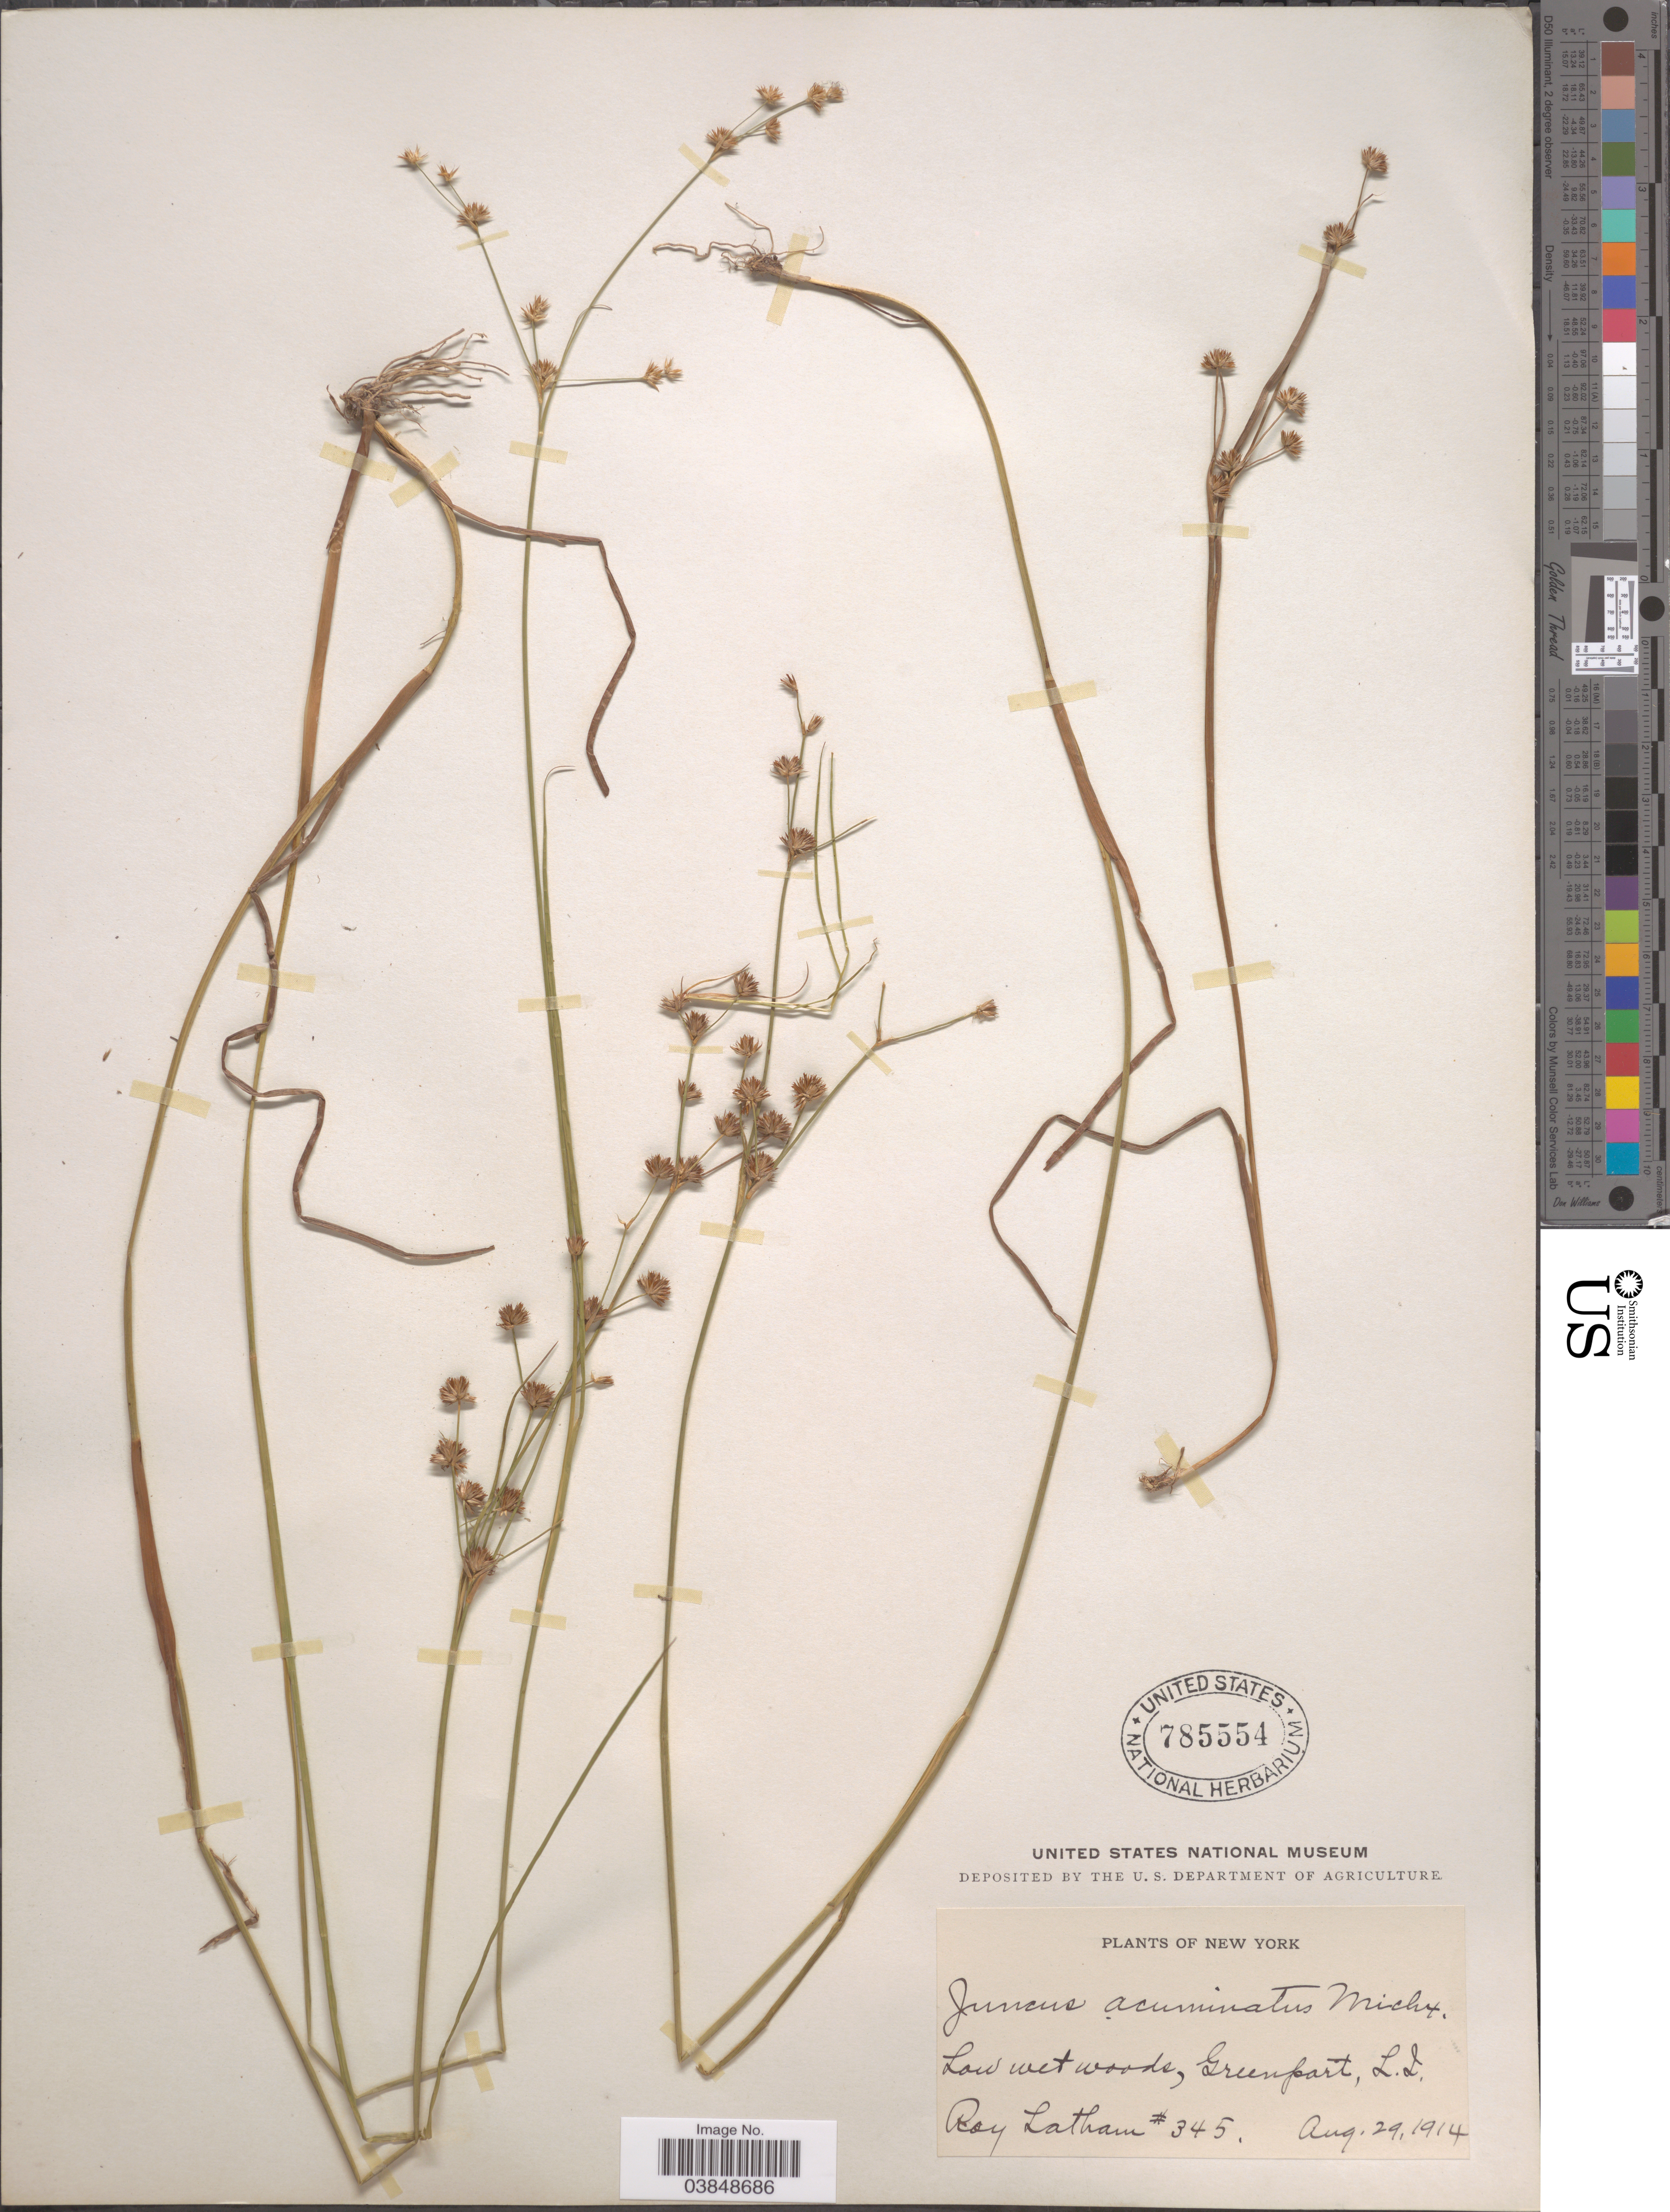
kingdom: Plantae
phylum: Tracheophyta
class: Liliopsida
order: Poales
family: Juncaceae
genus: Juncus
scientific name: Juncus acuminatus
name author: Michx.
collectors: R. Latham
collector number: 345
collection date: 1914-08-29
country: United States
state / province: New York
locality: Low wet woods, Greenport, L.I.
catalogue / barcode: US 785554